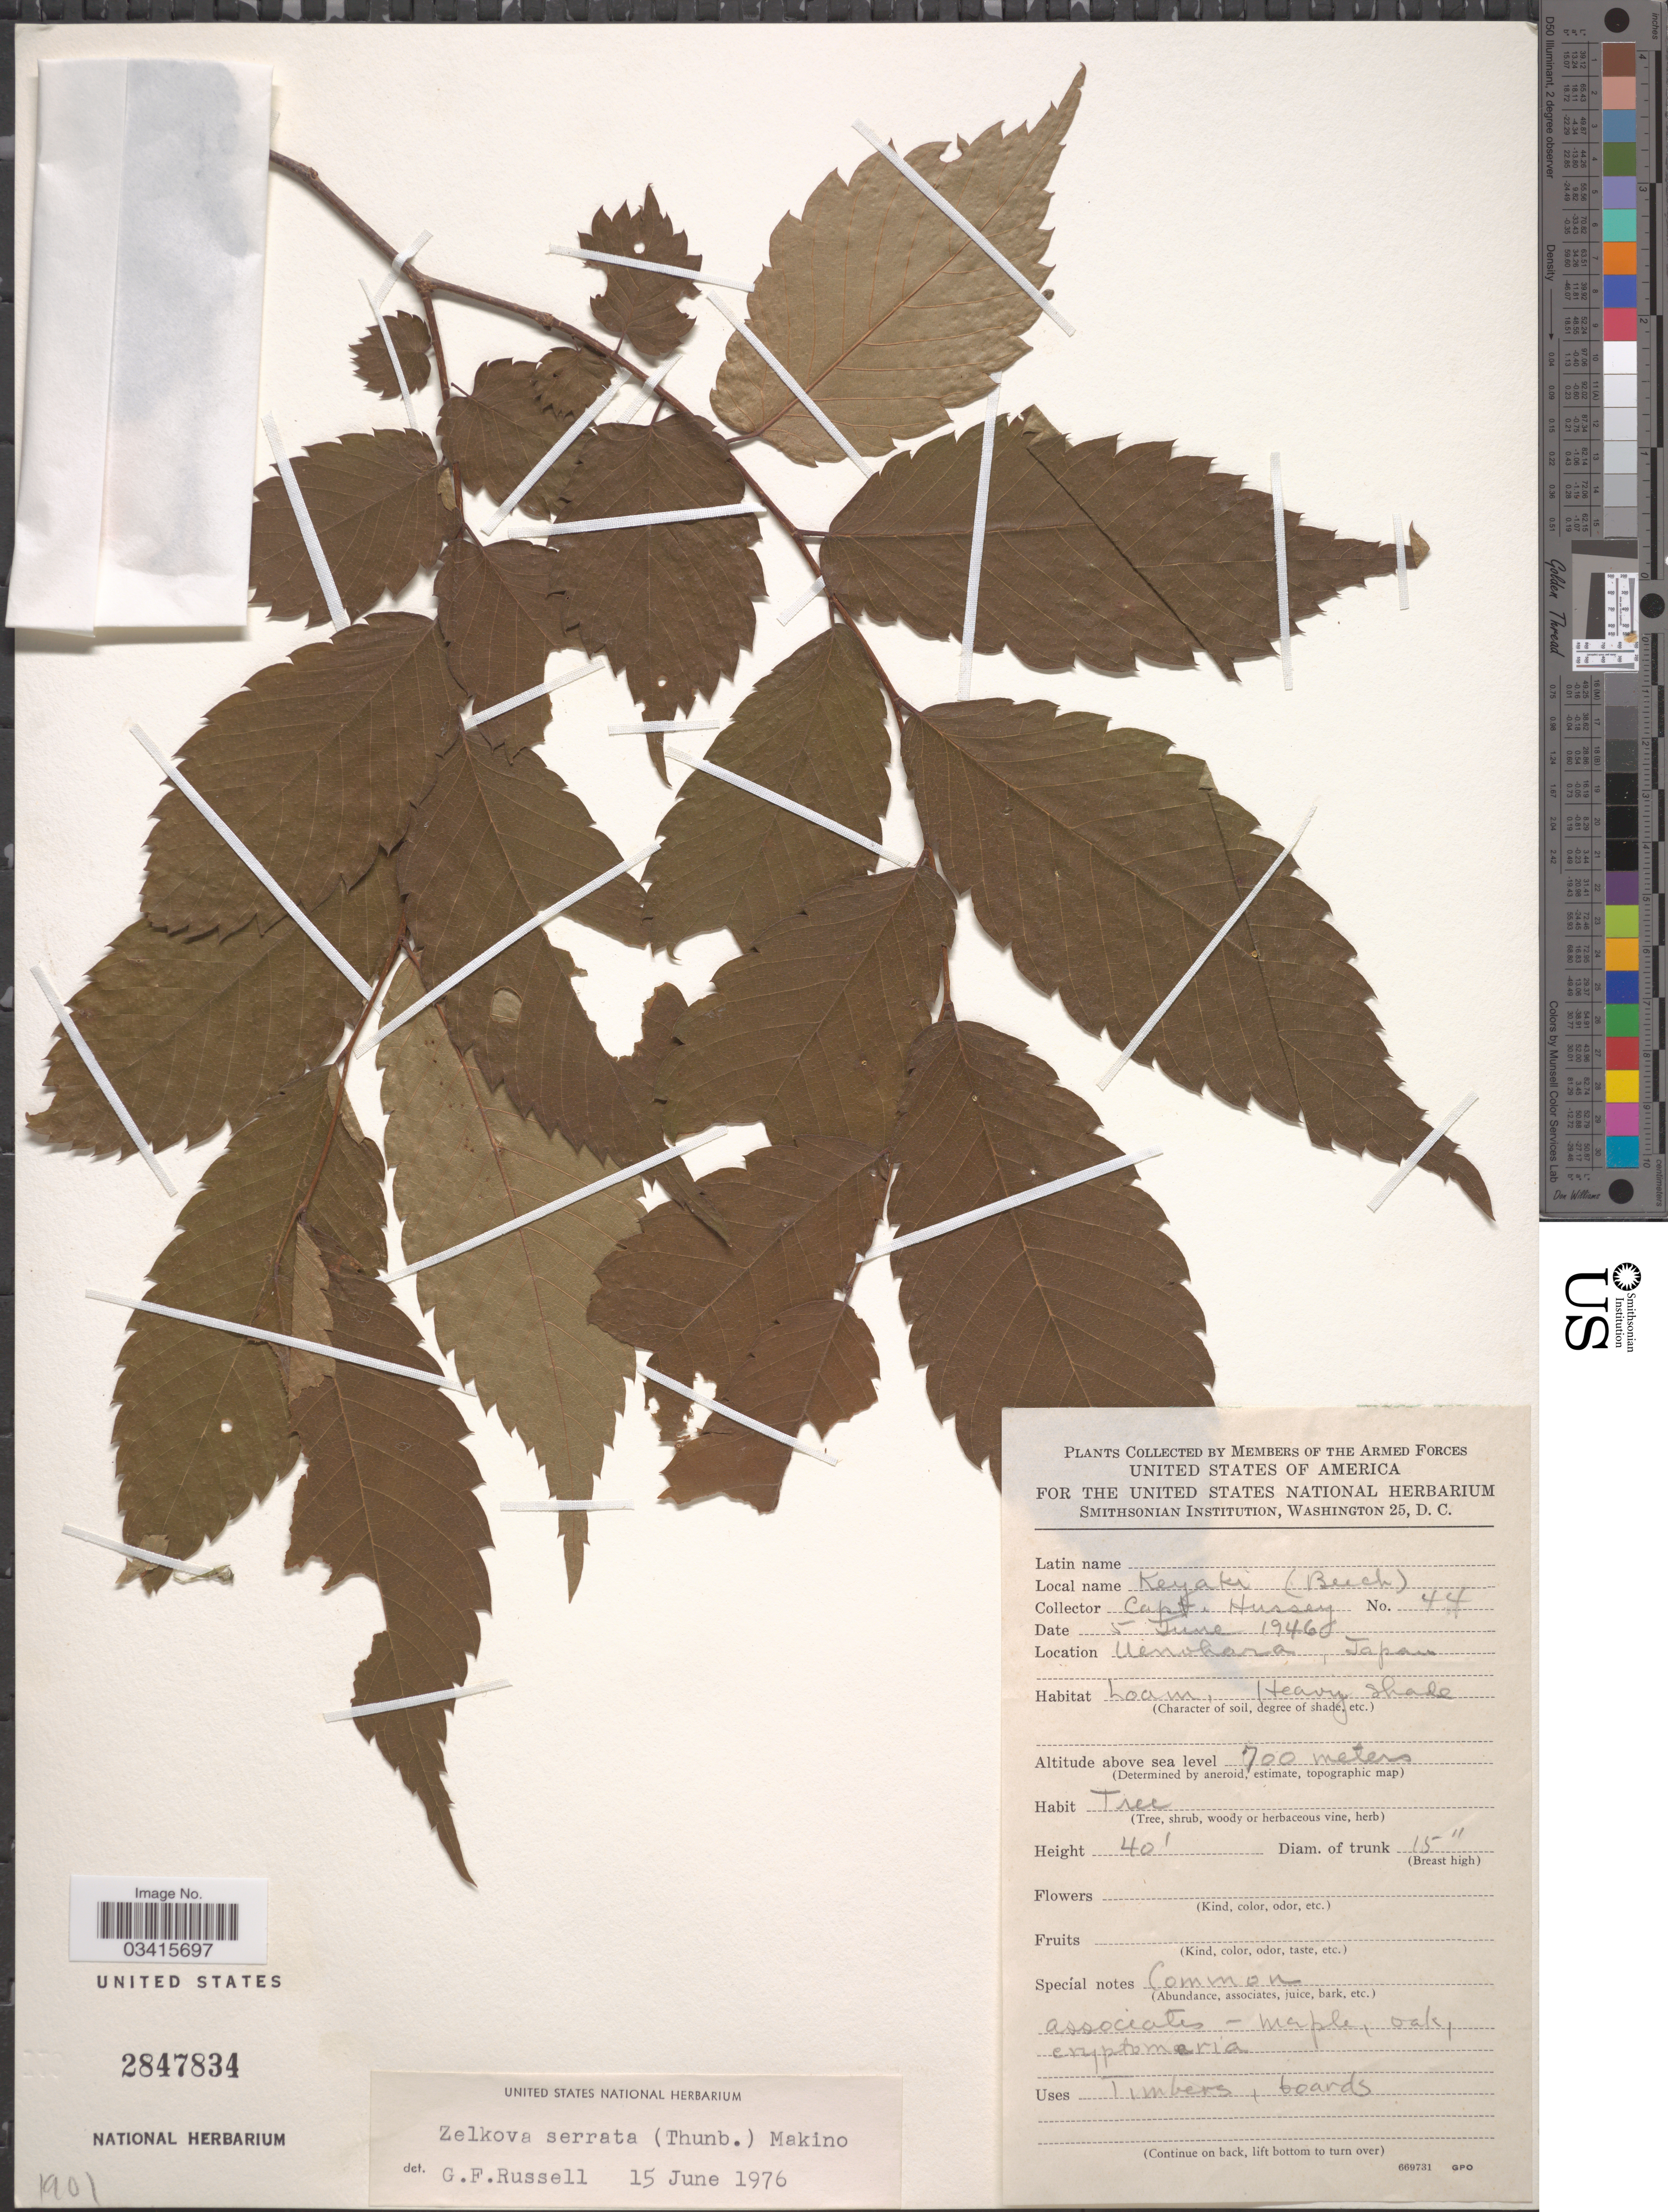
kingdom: Plantae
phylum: Tracheophyta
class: Magnoliopsida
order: Rosales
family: Ulmaceae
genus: Zelkova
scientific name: Zelkova serrata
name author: (Thunb.) Makino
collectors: Captain Hussey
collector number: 44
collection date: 1946-06-05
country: Japan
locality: Uenohara.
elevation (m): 700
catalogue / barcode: US 2847834